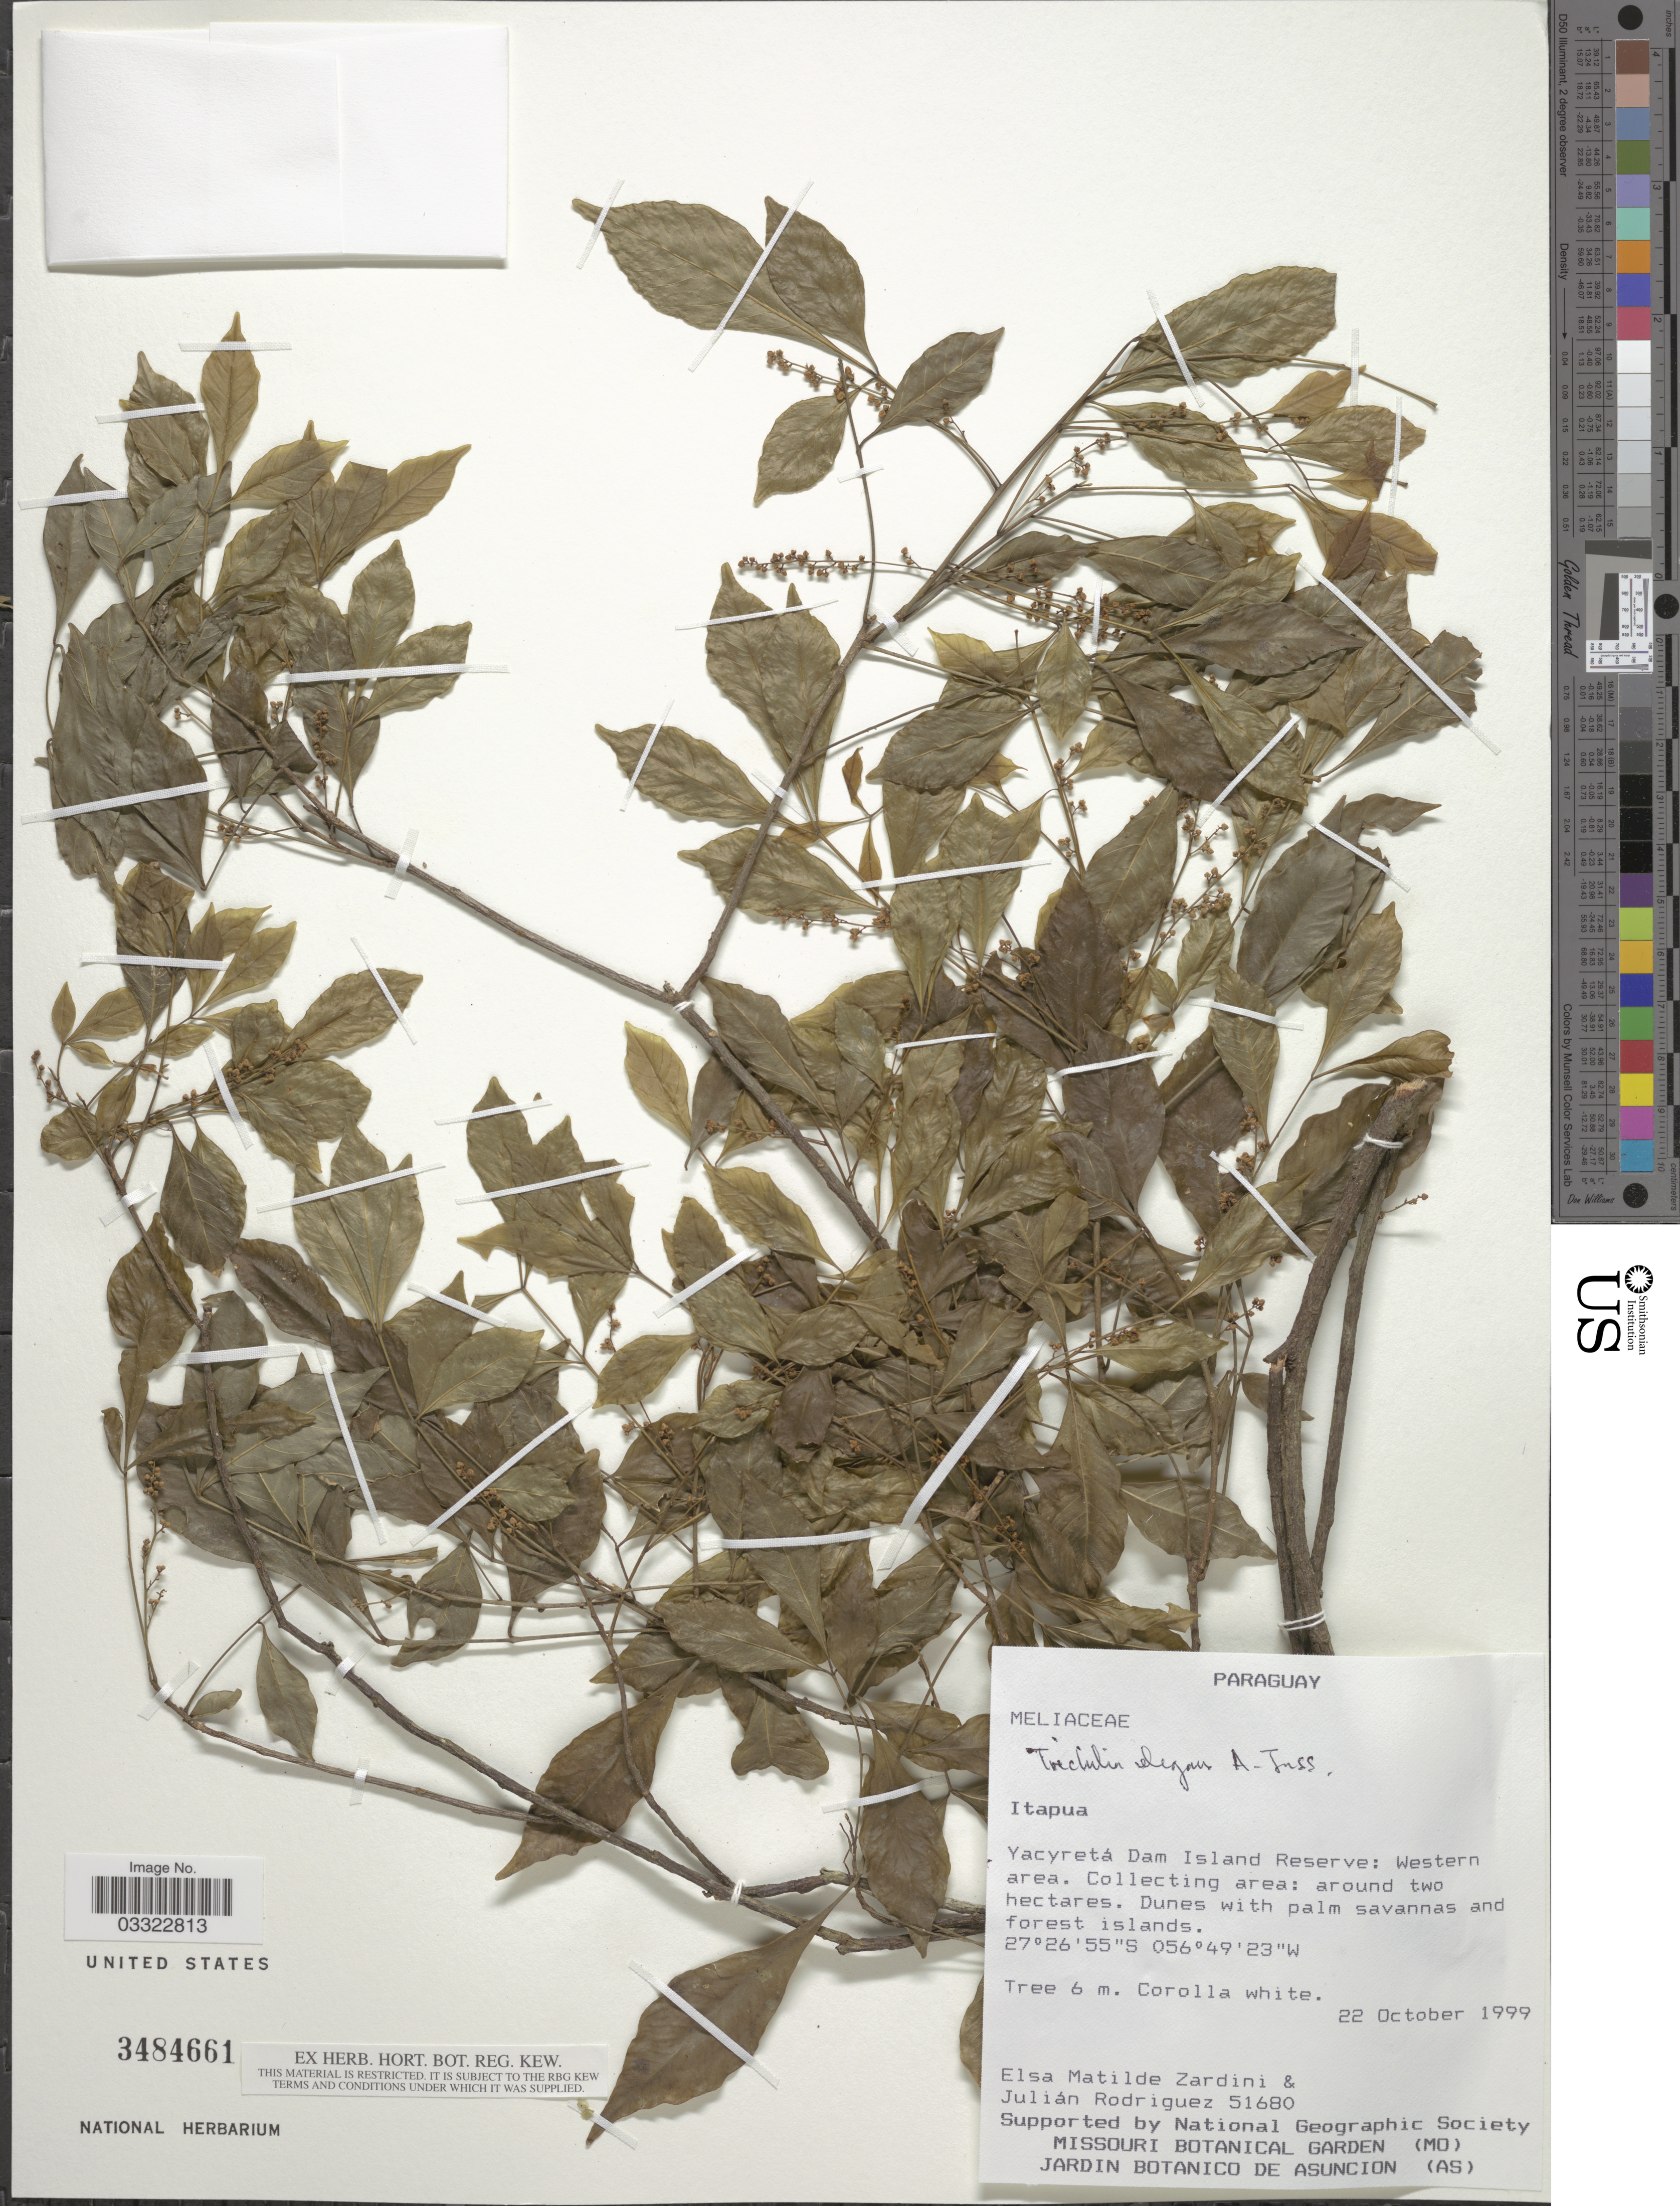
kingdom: Plantae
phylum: Tracheophyta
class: Magnoliopsida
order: Sapindales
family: Meliaceae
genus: Trichilia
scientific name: Trichilia elegans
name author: A. Juss.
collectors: E. M. Zardini & J. Rodriguez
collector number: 51680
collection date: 1999-10-22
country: Paraguay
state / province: Itapua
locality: Yacyretá Dam Island Reserve: Western area. Collecting area: around two hectares.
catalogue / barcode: US 3484661